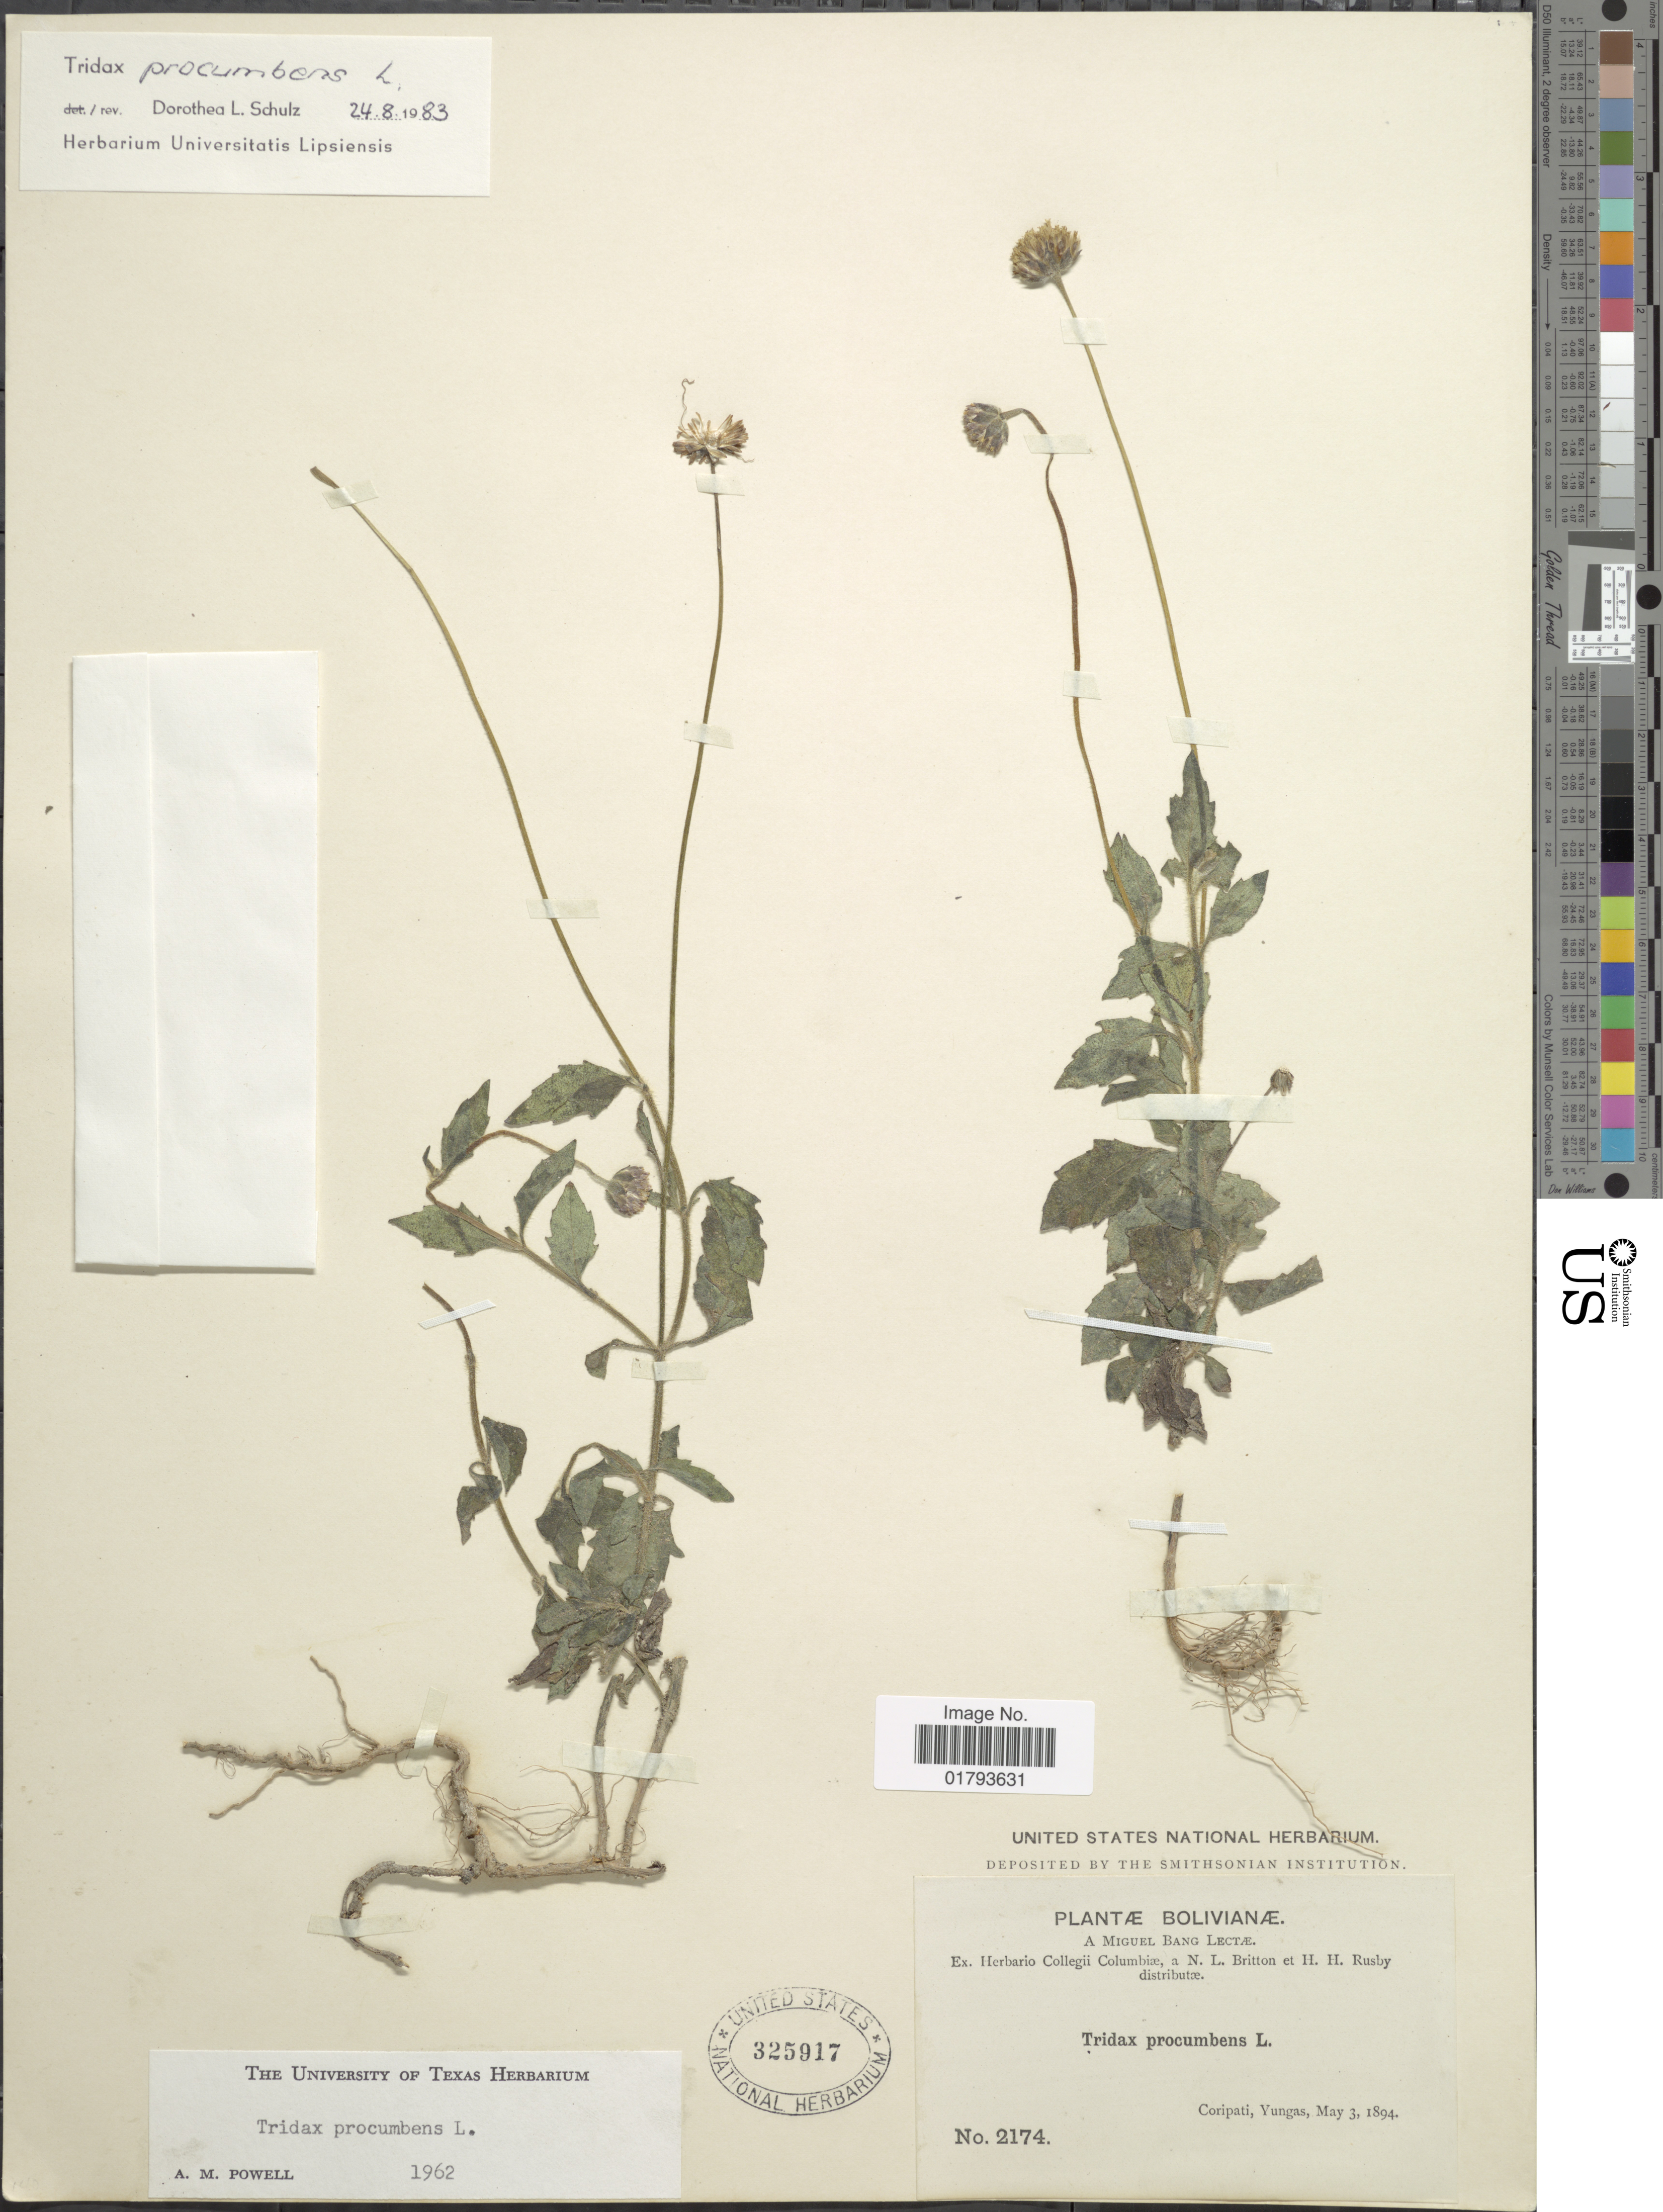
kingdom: Plantae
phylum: Tracheophyta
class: Magnoliopsida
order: Asterales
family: Asteraceae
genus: Tridax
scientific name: Tridax procumbens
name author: L.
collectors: M. Bang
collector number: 2174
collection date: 1894-05-03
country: Bolivia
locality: Coripati, Yungas.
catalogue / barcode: US 325917